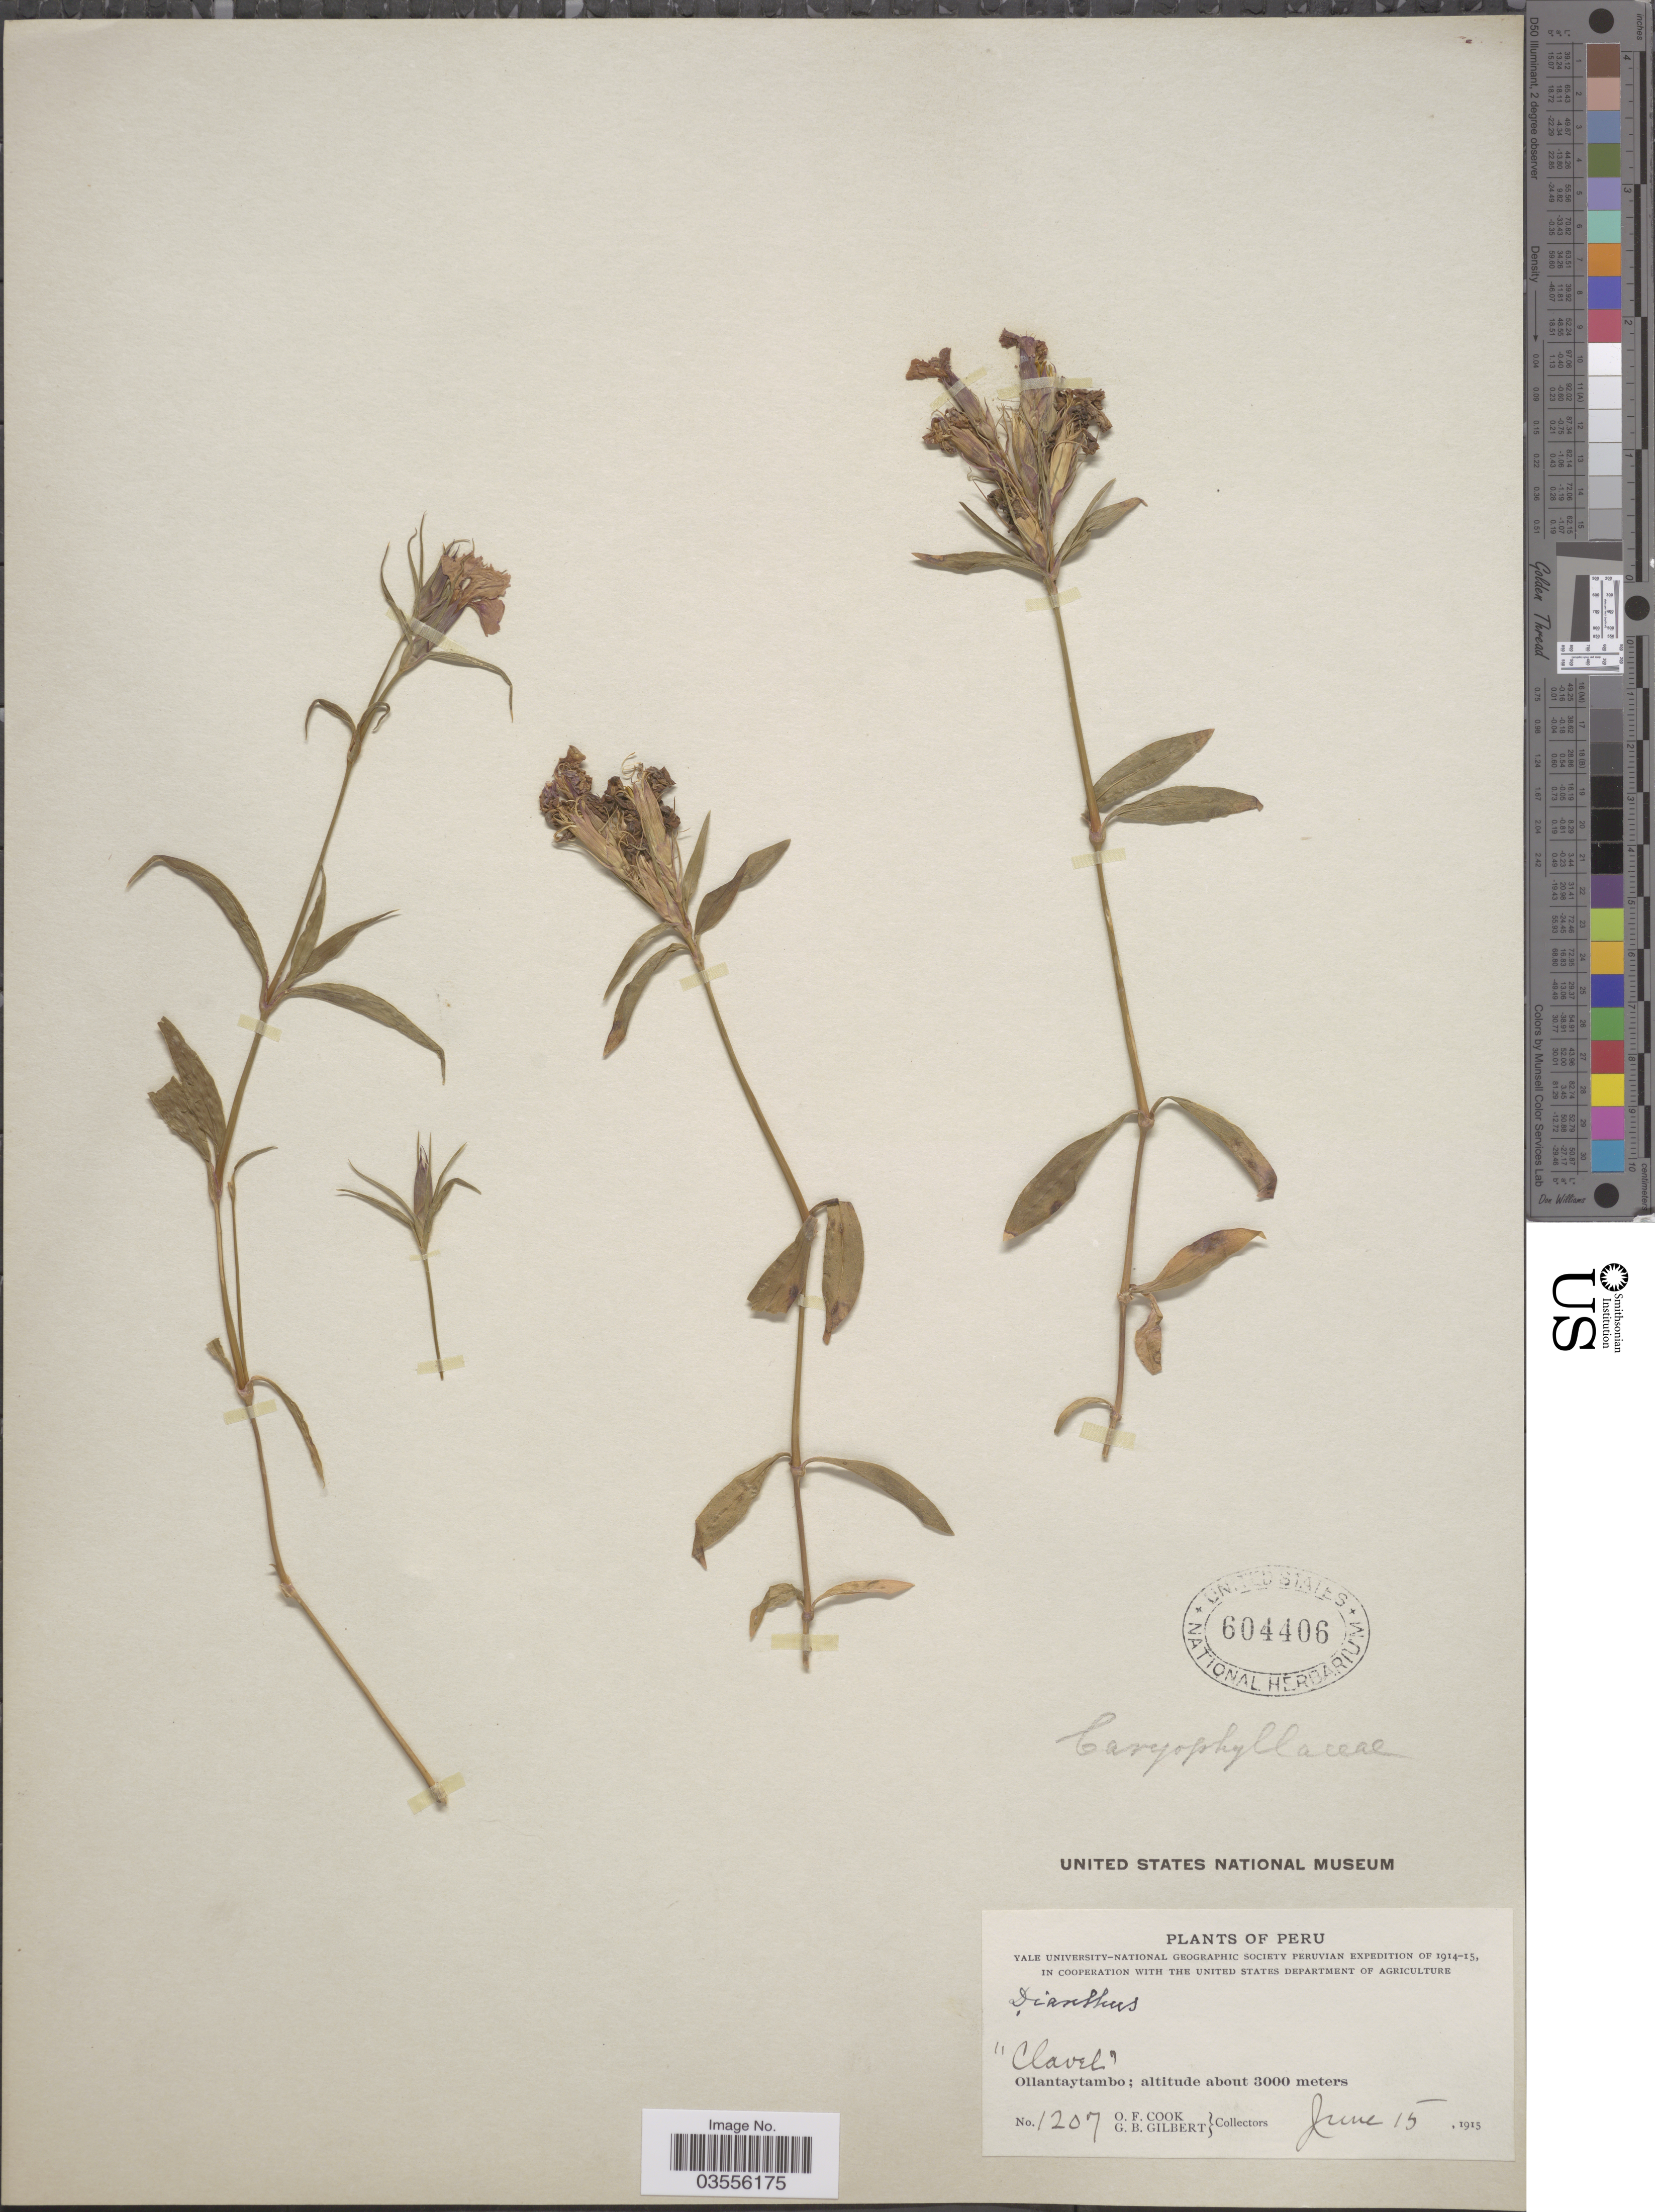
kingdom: Plantae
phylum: Tracheophyta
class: Magnoliopsida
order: Caryophyllales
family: Caryophyllaceae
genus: Dianthus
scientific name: Dianthus sp.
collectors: O. F. Cook & G. B. Gilbert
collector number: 1207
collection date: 1915-06-15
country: Peru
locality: Ollantaytambo.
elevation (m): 3000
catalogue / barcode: US 604406